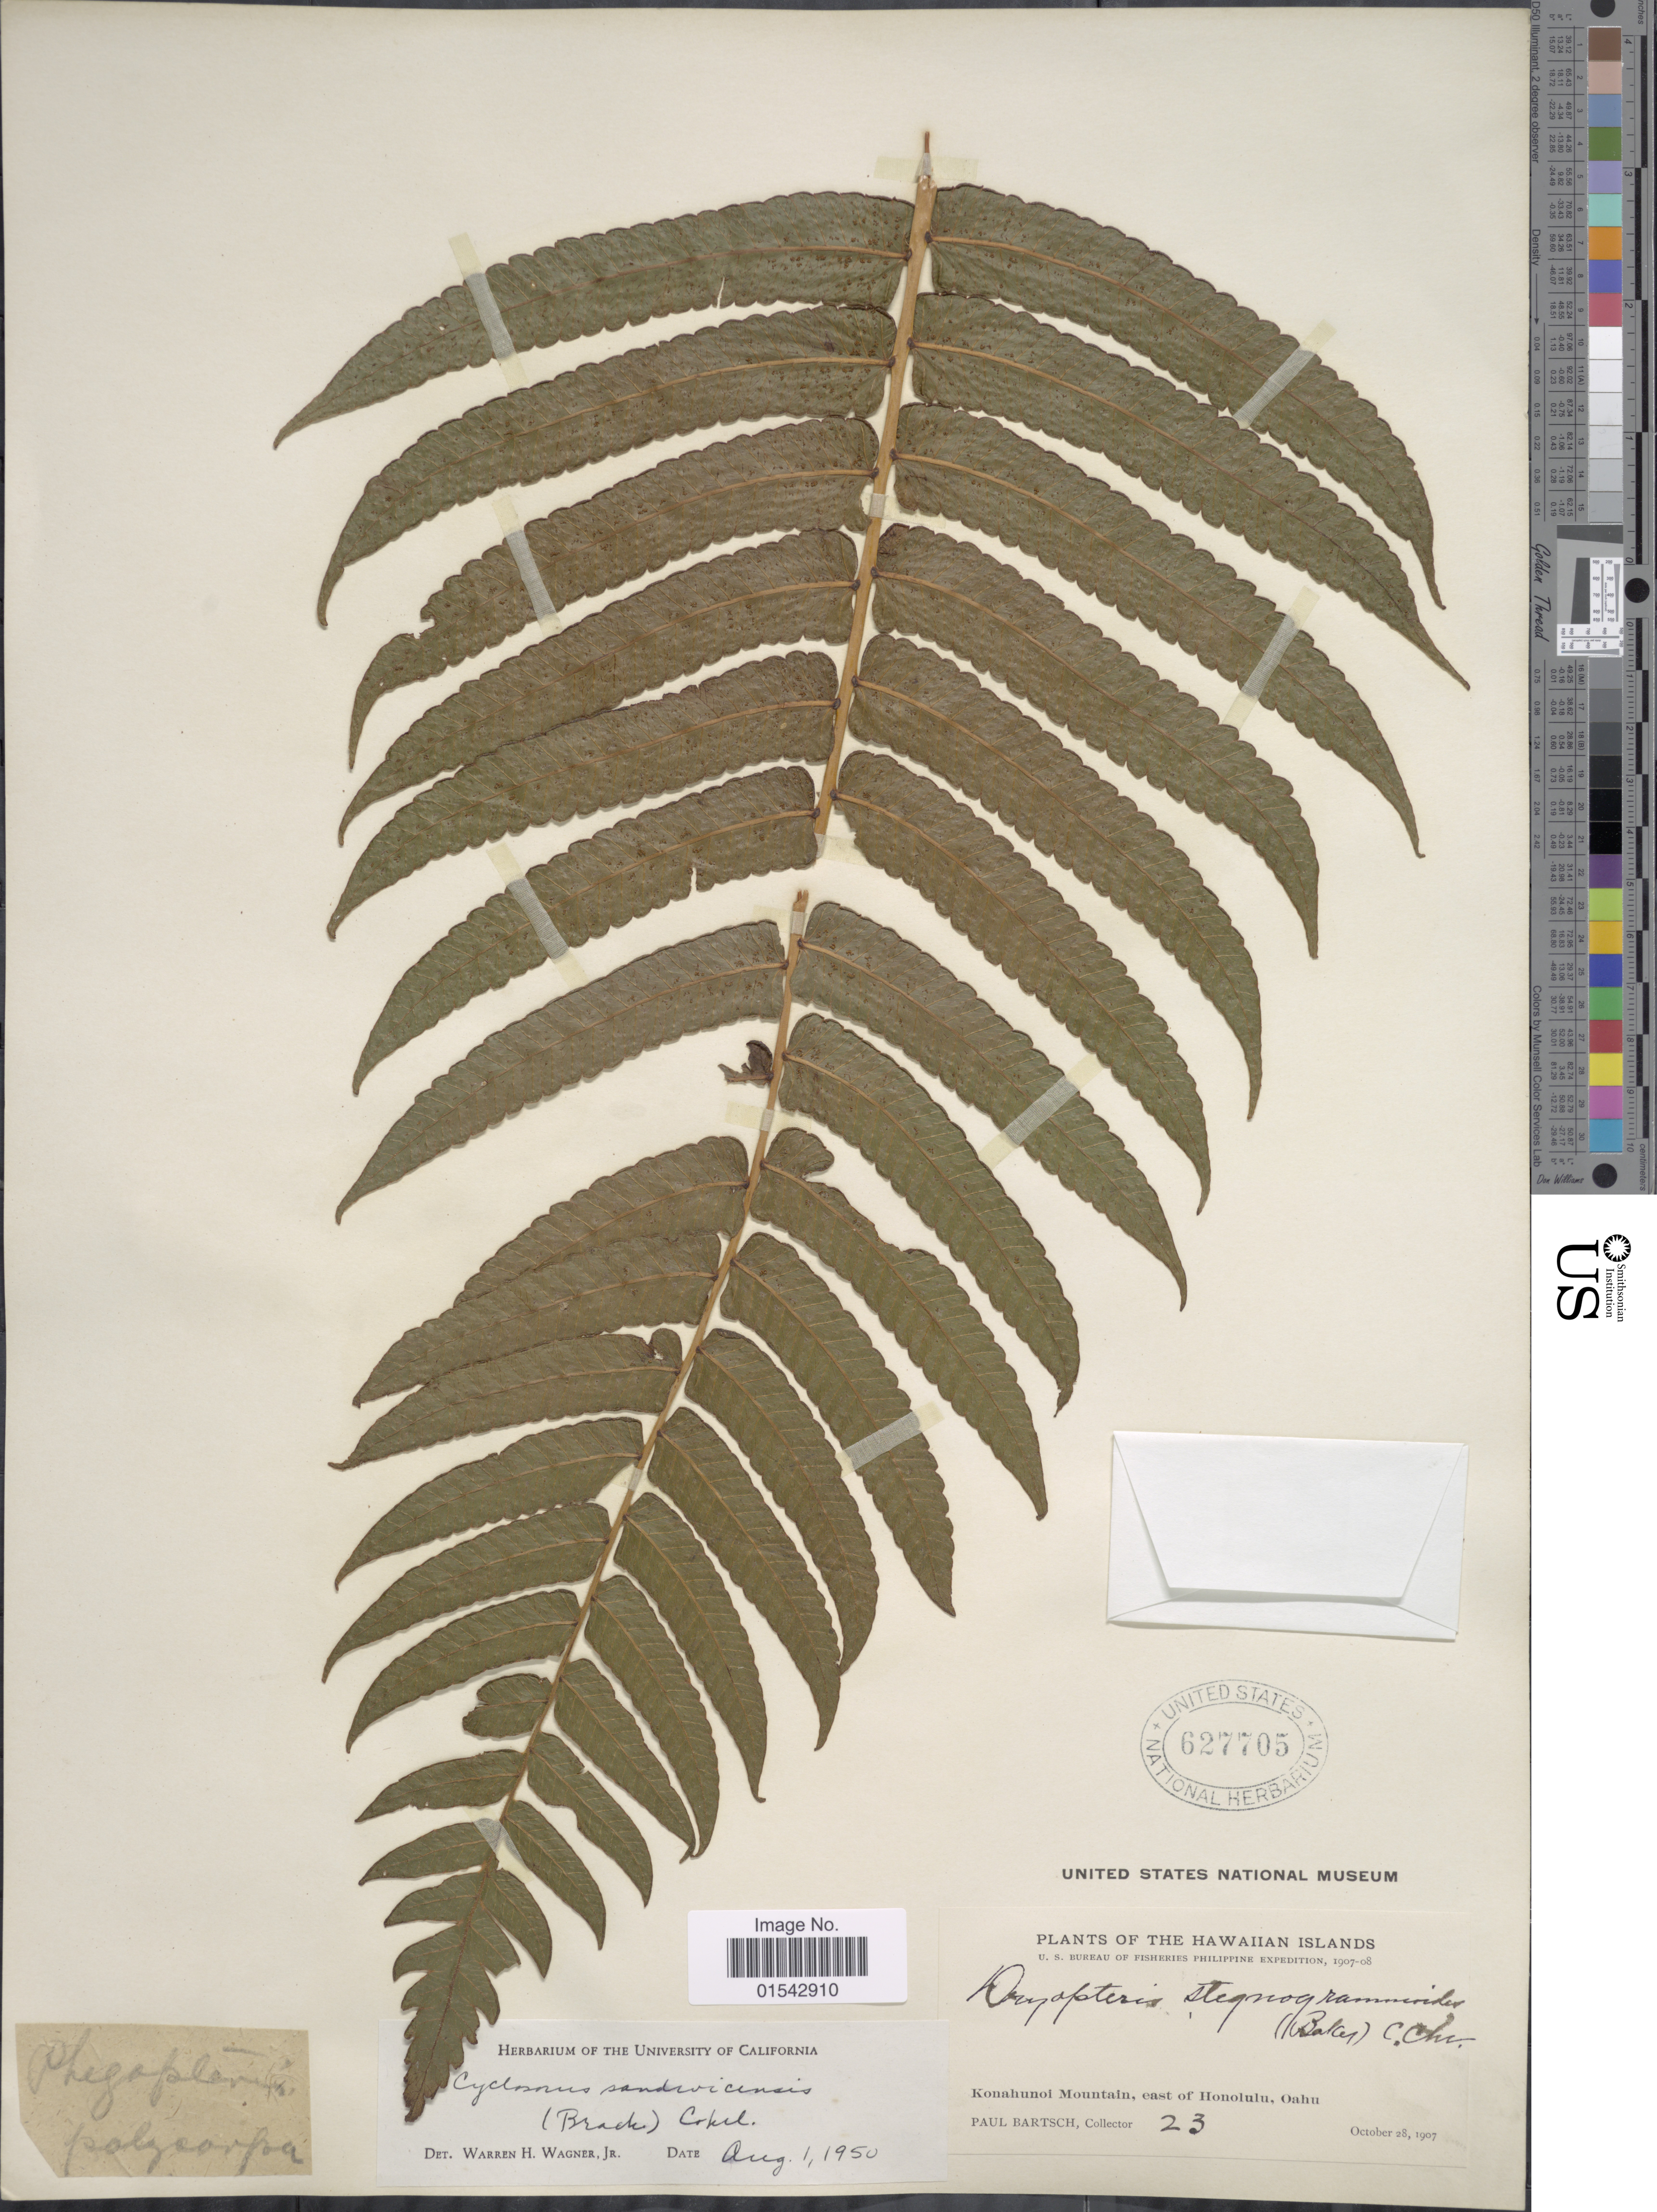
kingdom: Plantae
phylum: Tracheophyta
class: Polypodiopsida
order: Polypodiales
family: Thelypteridaceae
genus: Cyclosorus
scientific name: Cyclosorus sandwicensis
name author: Copel.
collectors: P. Bartsch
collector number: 23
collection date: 1907-10-28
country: United States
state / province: Hawaii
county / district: Honolulu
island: Oahu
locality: Hawaii, Konahunoi Mountain, east of Honolulu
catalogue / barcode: US 627705